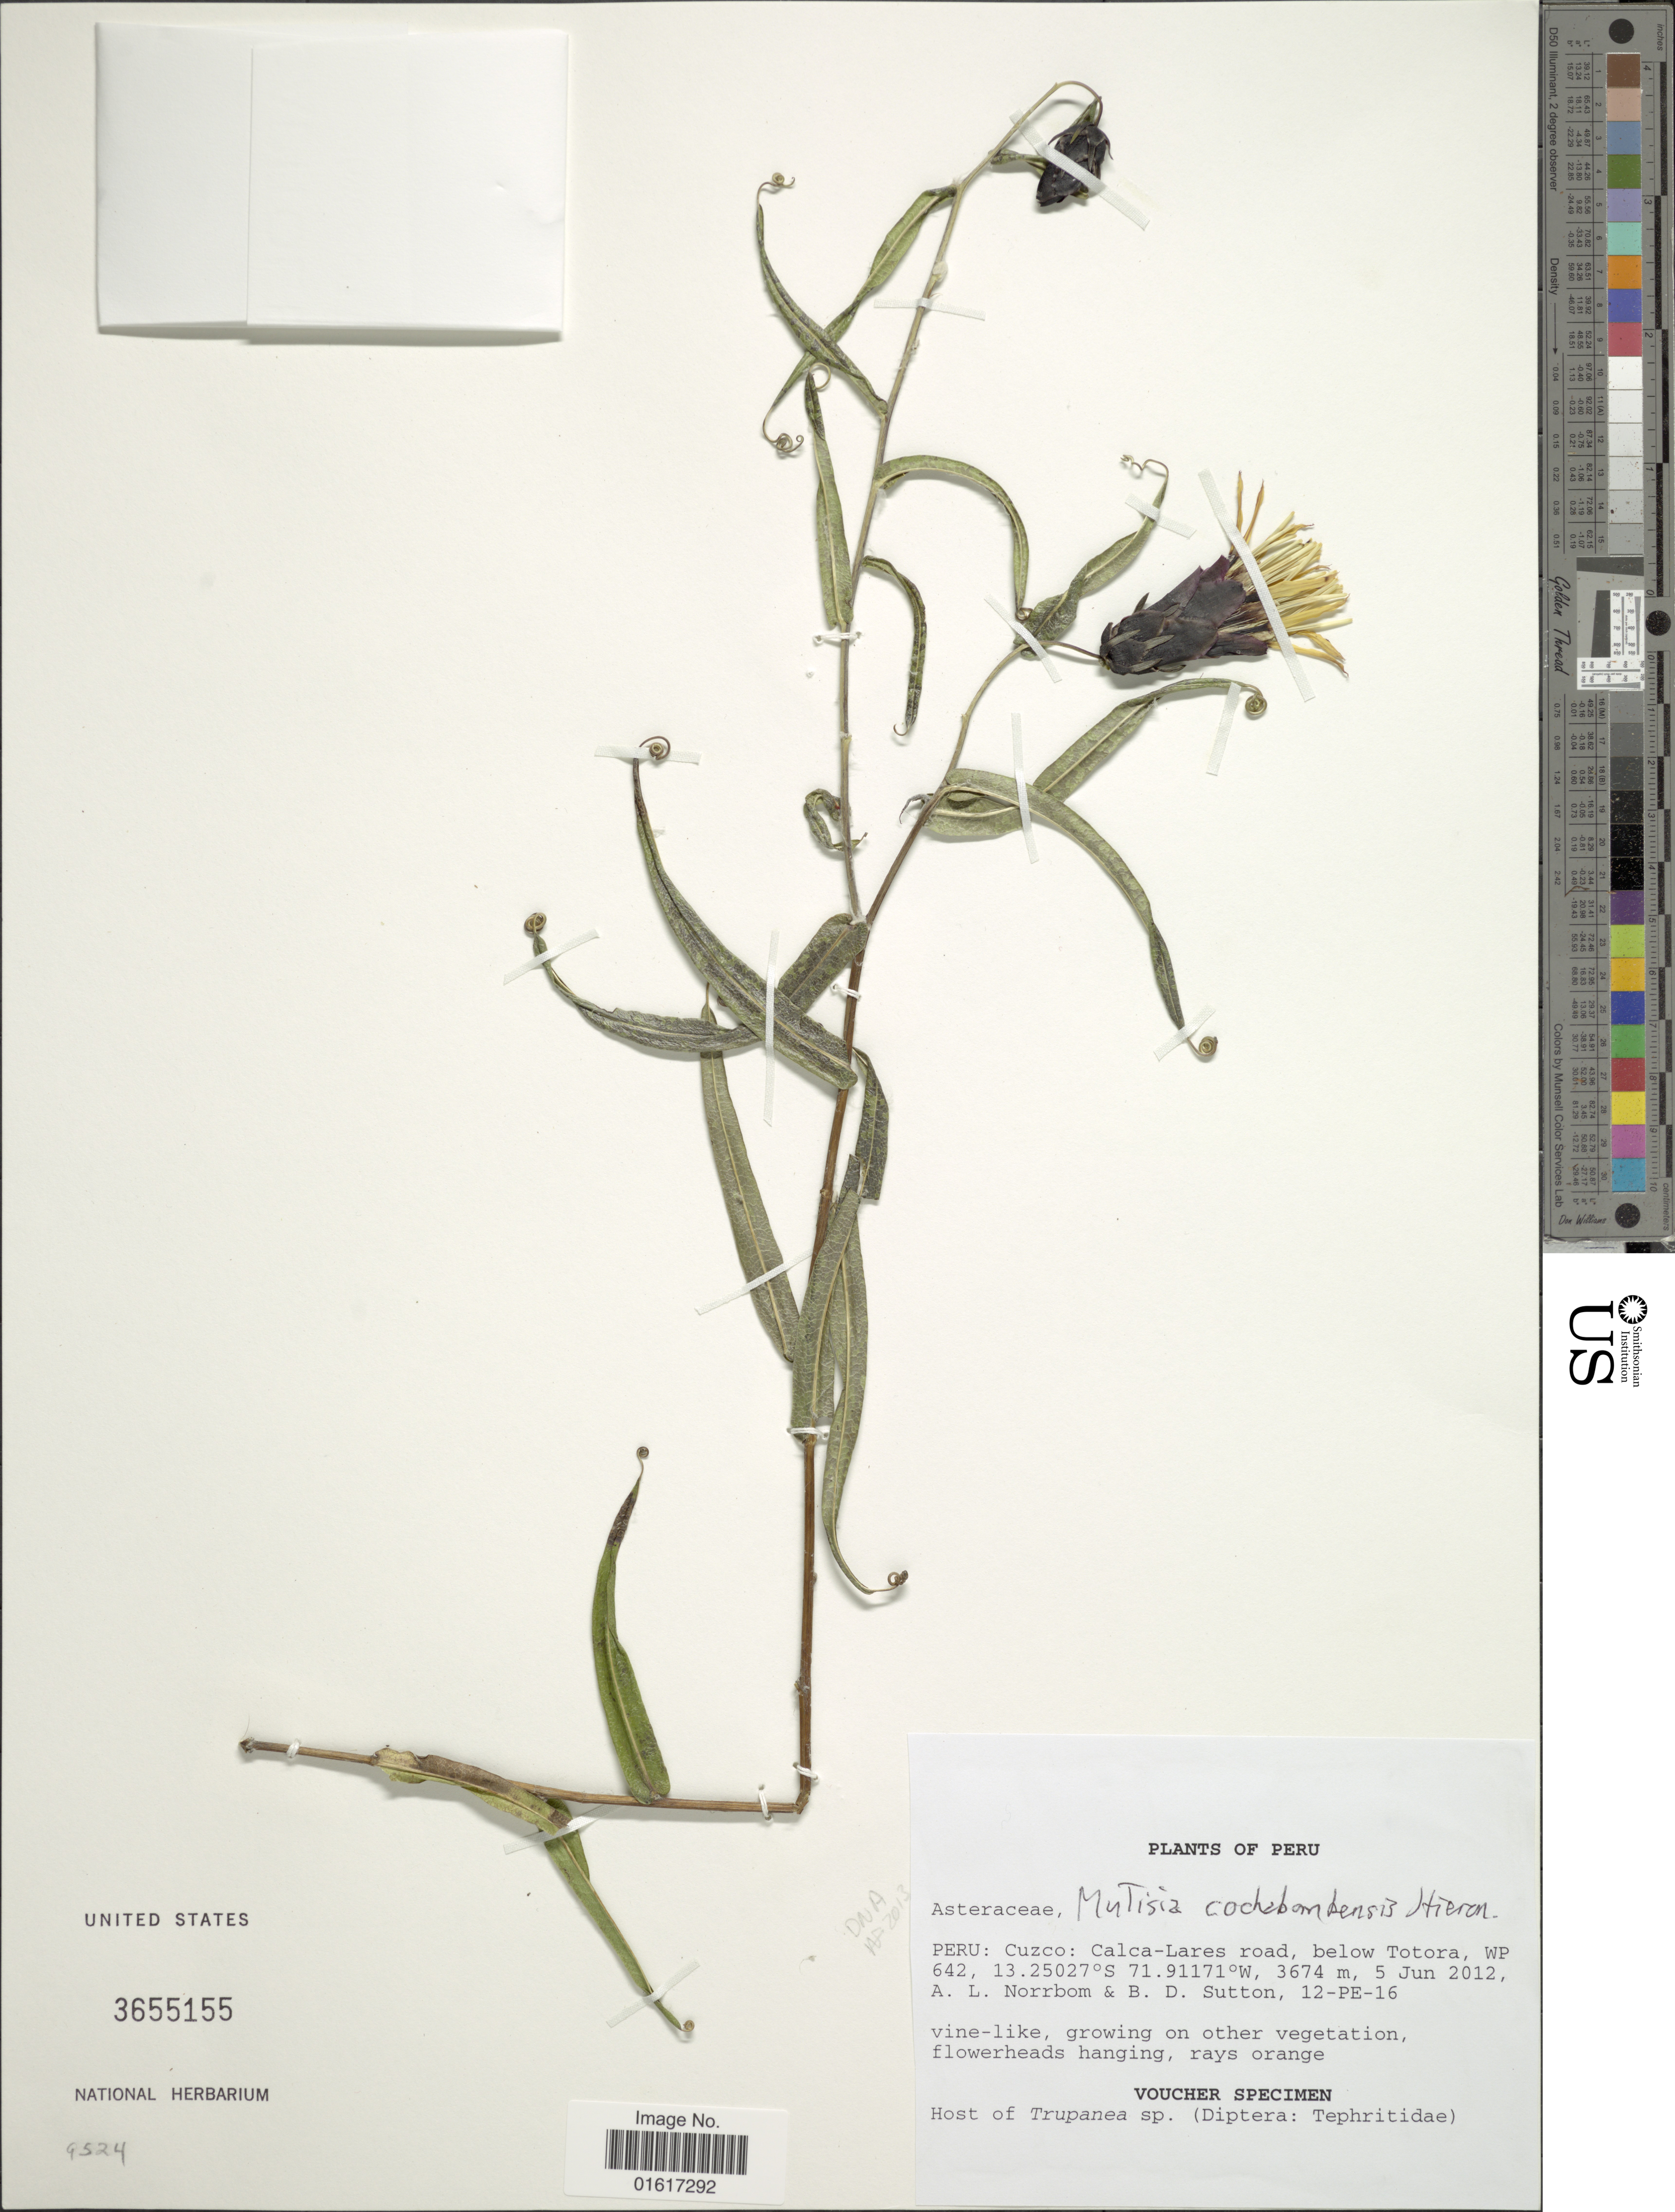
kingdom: Plantae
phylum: Tracheophyta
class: Magnoliopsida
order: Asterales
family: Asteraceae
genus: Mutisia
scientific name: Mutisia cochabambensis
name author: Hieron.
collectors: A. L. Norrbom & B. Sutton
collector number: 12-PE-16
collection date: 2012-06-05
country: Peru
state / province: Cusco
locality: Cuzco: Calca-Lares road, below Totora, WP 642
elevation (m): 3674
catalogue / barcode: US 3655155